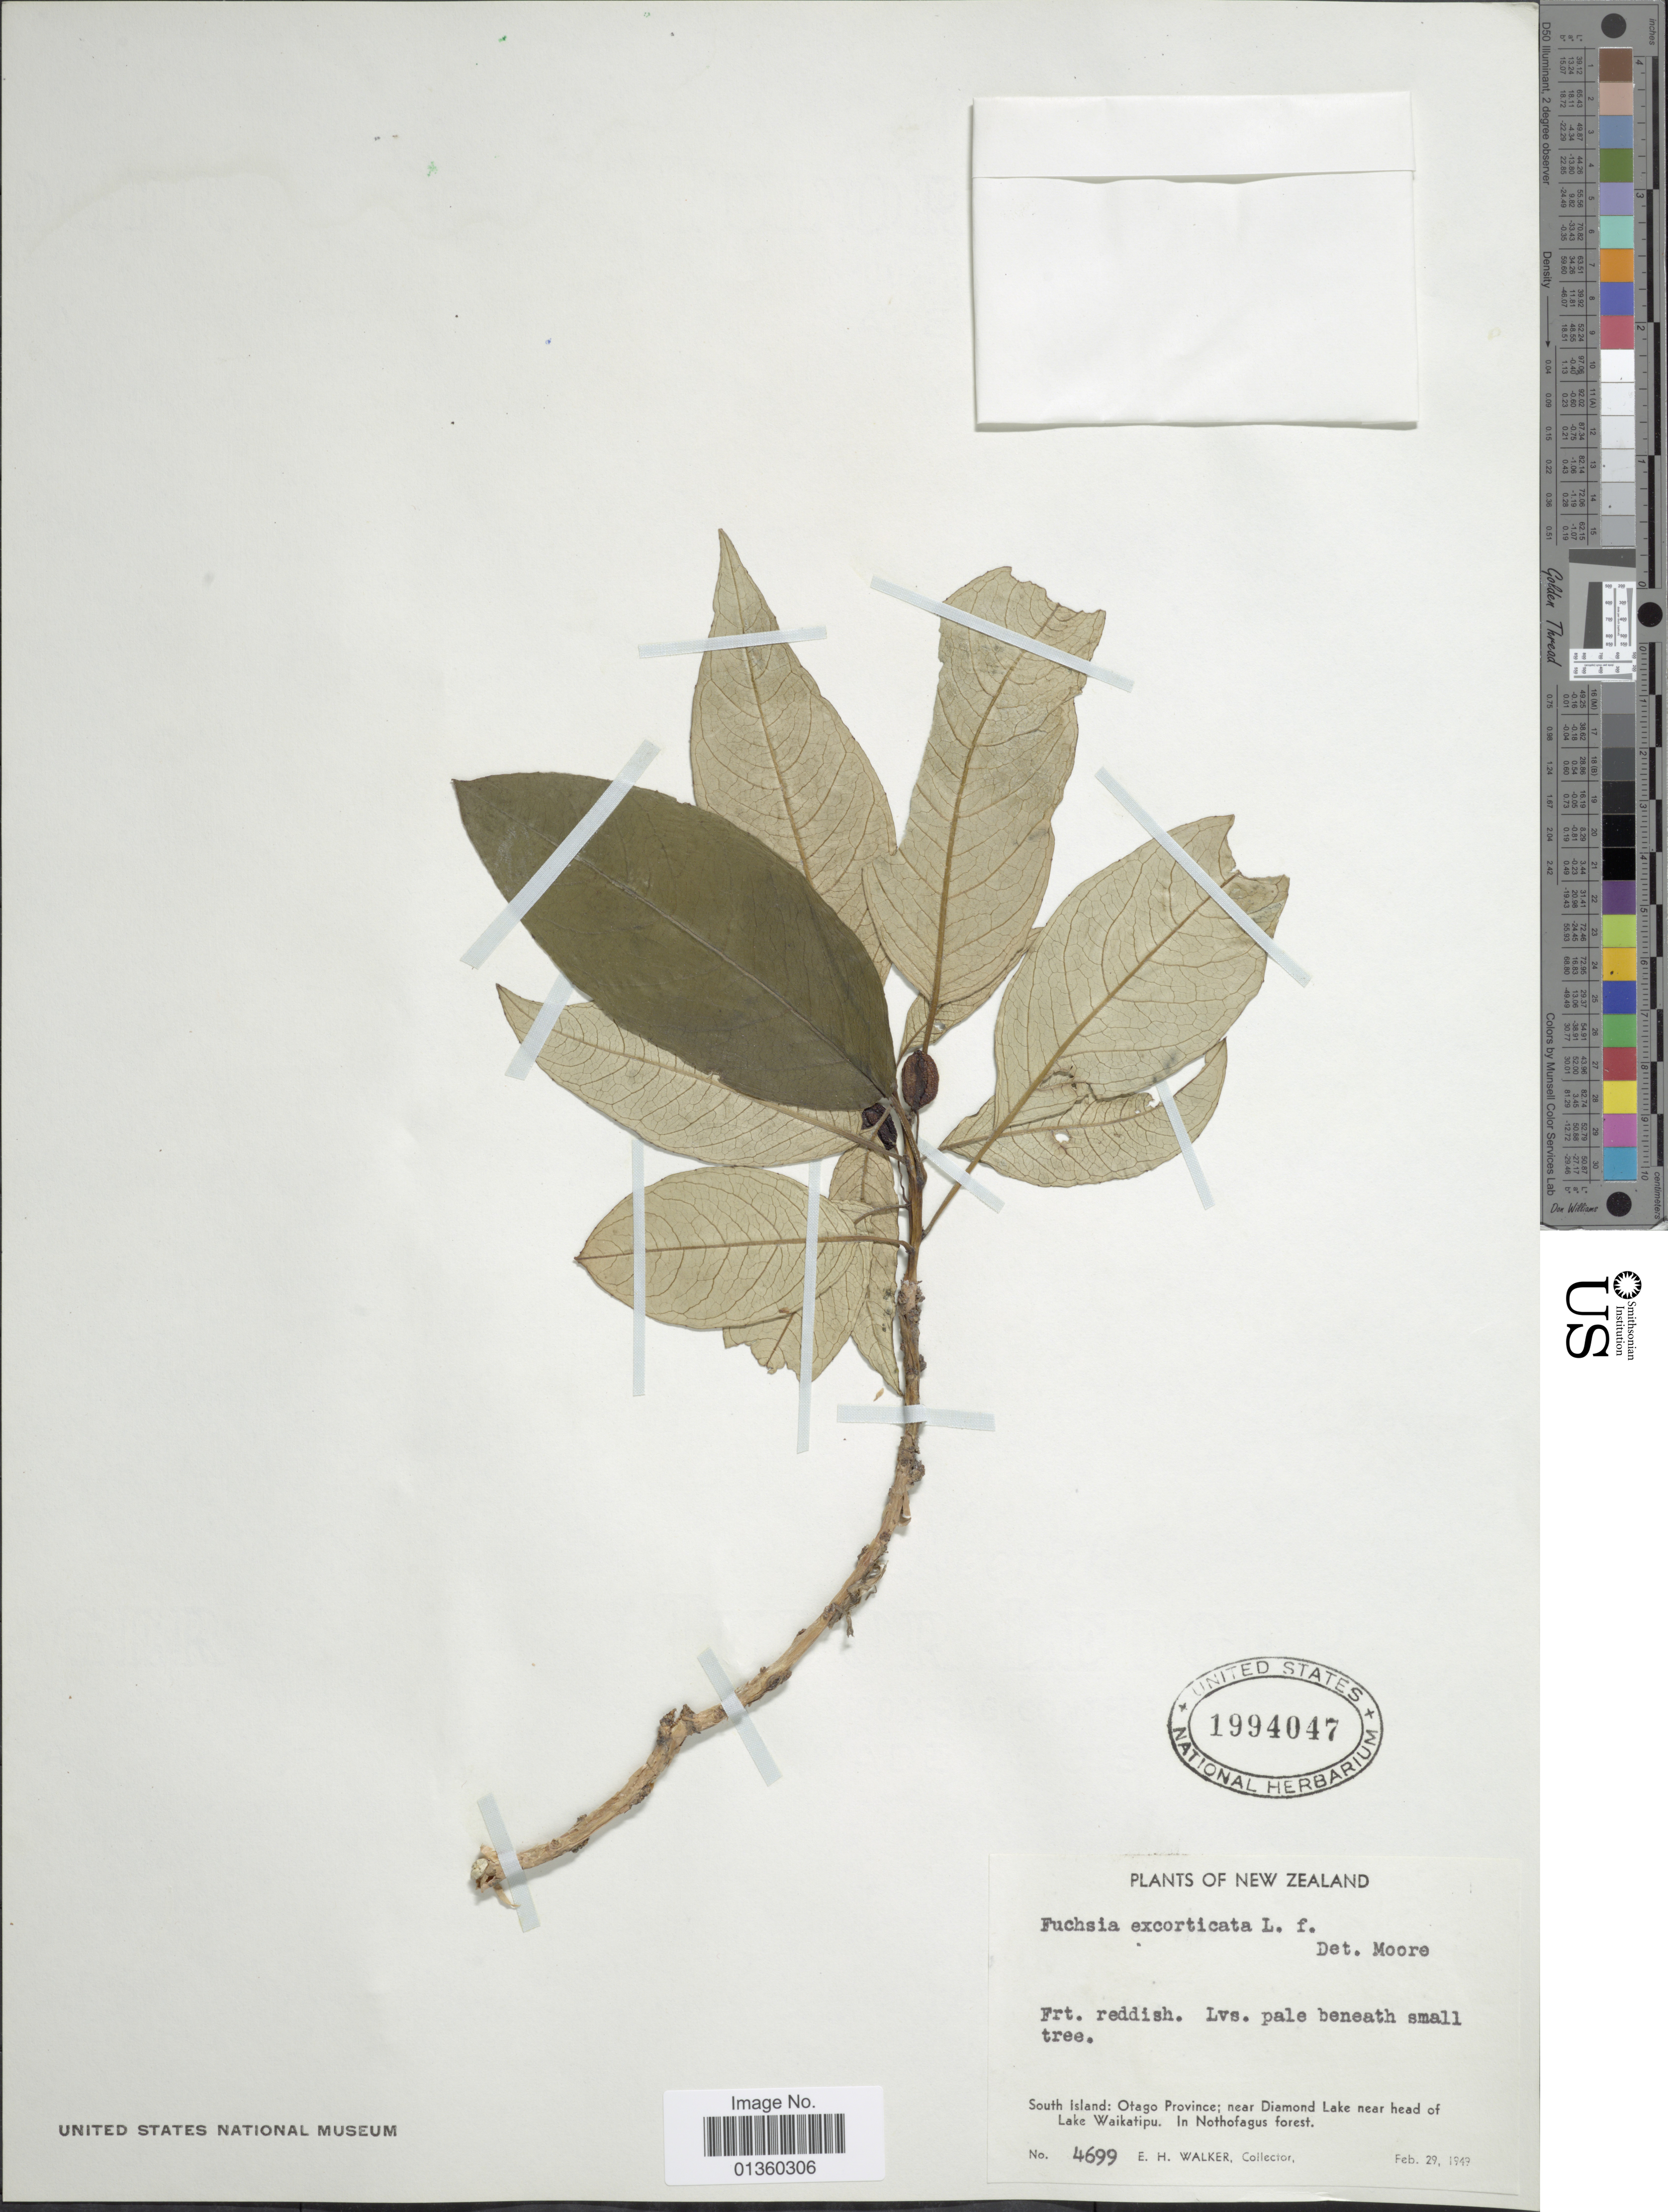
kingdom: Plantae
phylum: Tracheophyta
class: Magnoliopsida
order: Myrtales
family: Onagraceae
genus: Fuchsia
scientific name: Fuchsia excorticata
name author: (J.R. Forst. & G. Forst.) L. f.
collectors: E. H. Walker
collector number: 4699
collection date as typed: Transcribed d/m/y: 29/2/1949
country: New Zealand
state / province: Otago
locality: South Island: Otago Province; near Diamond Lake near head of Lake Waikatipu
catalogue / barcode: US 1994047